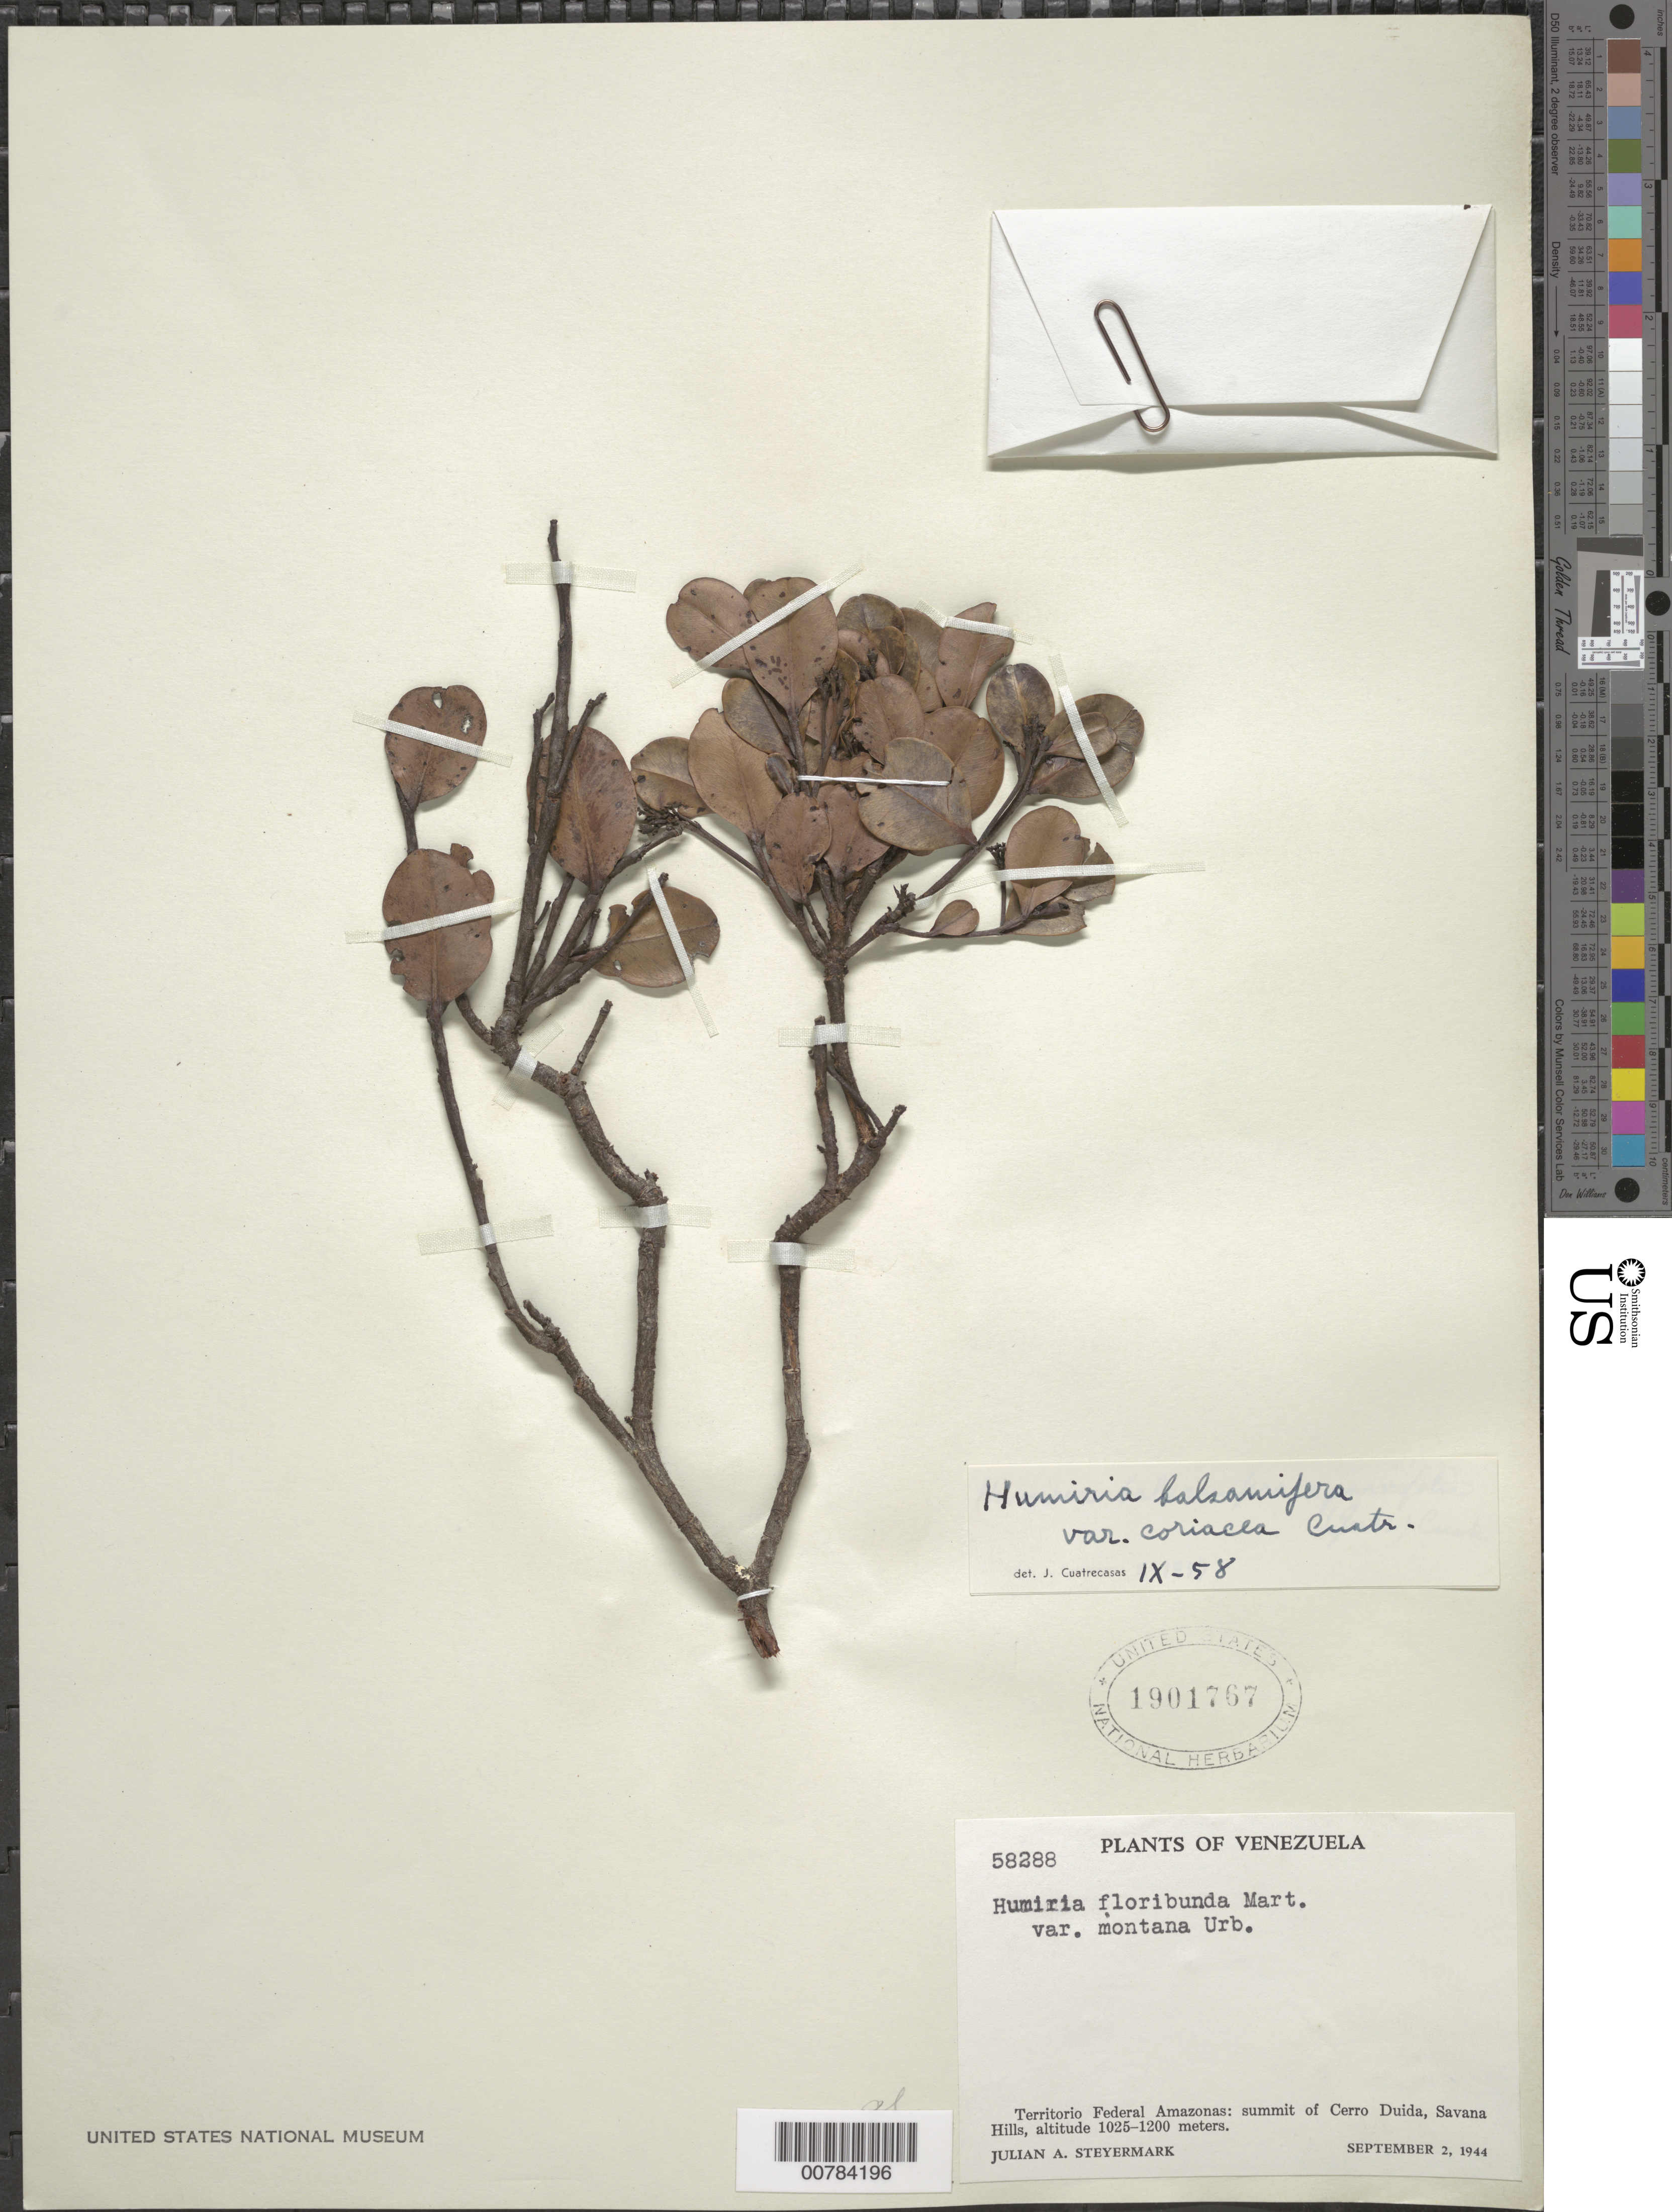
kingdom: Plantae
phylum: Tracheophyta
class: Magnoliopsida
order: Malpighiales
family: Humiriaceae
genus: Humiria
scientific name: Humiria balsamifera var. coriacea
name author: Cuatrec.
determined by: Cuatrecasas, J.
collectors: J. Steyermark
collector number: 58288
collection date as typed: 2-Sep-44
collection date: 1944-09-02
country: Venezuela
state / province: Amazonas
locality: Cerro Duida, summit, Caño Negro, Savanna Hills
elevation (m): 1025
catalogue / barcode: US 1901767